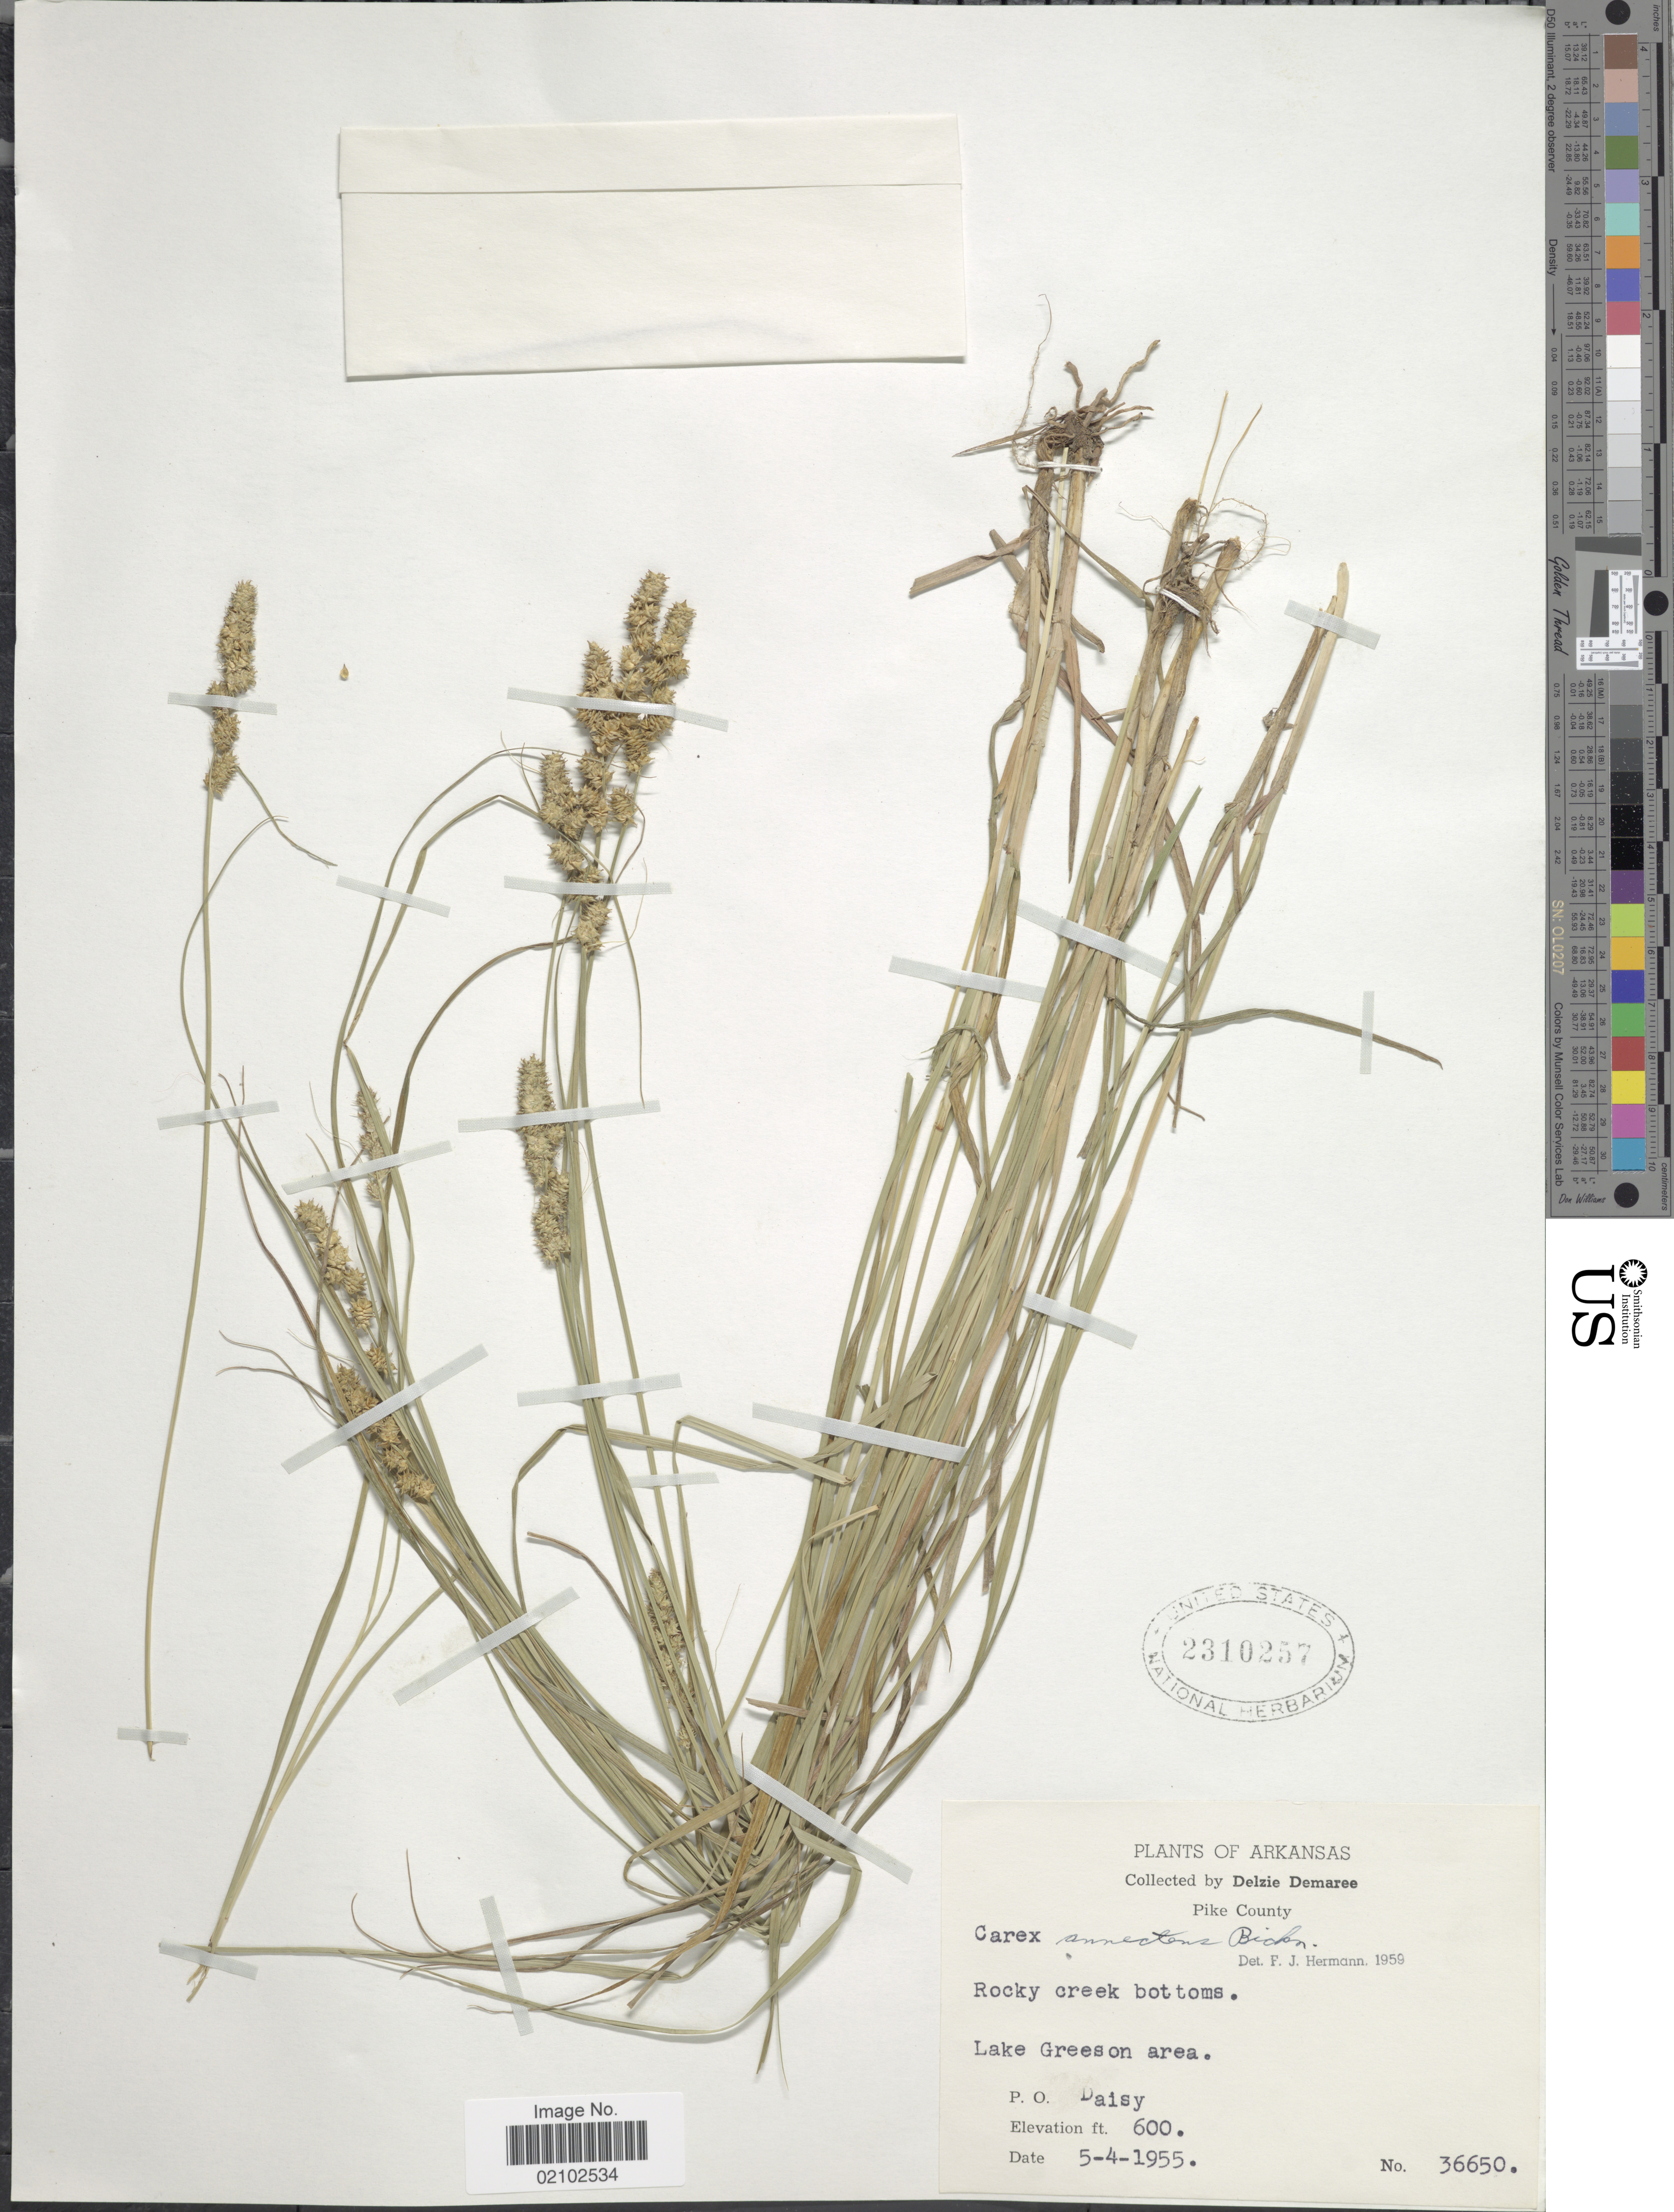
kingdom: Plantae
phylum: Tracheophyta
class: Liliopsida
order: Poales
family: Cyperaceae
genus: Carex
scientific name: Carex annectens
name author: (E.P. Bicknell) E.P. Bicknell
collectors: D. Demaree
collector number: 36650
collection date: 1955-05-04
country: United States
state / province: Arkansas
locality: Pike County, Rocky creek bottoms, Lake Greeson area, P.O. Daisy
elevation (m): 183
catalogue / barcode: US 2310257